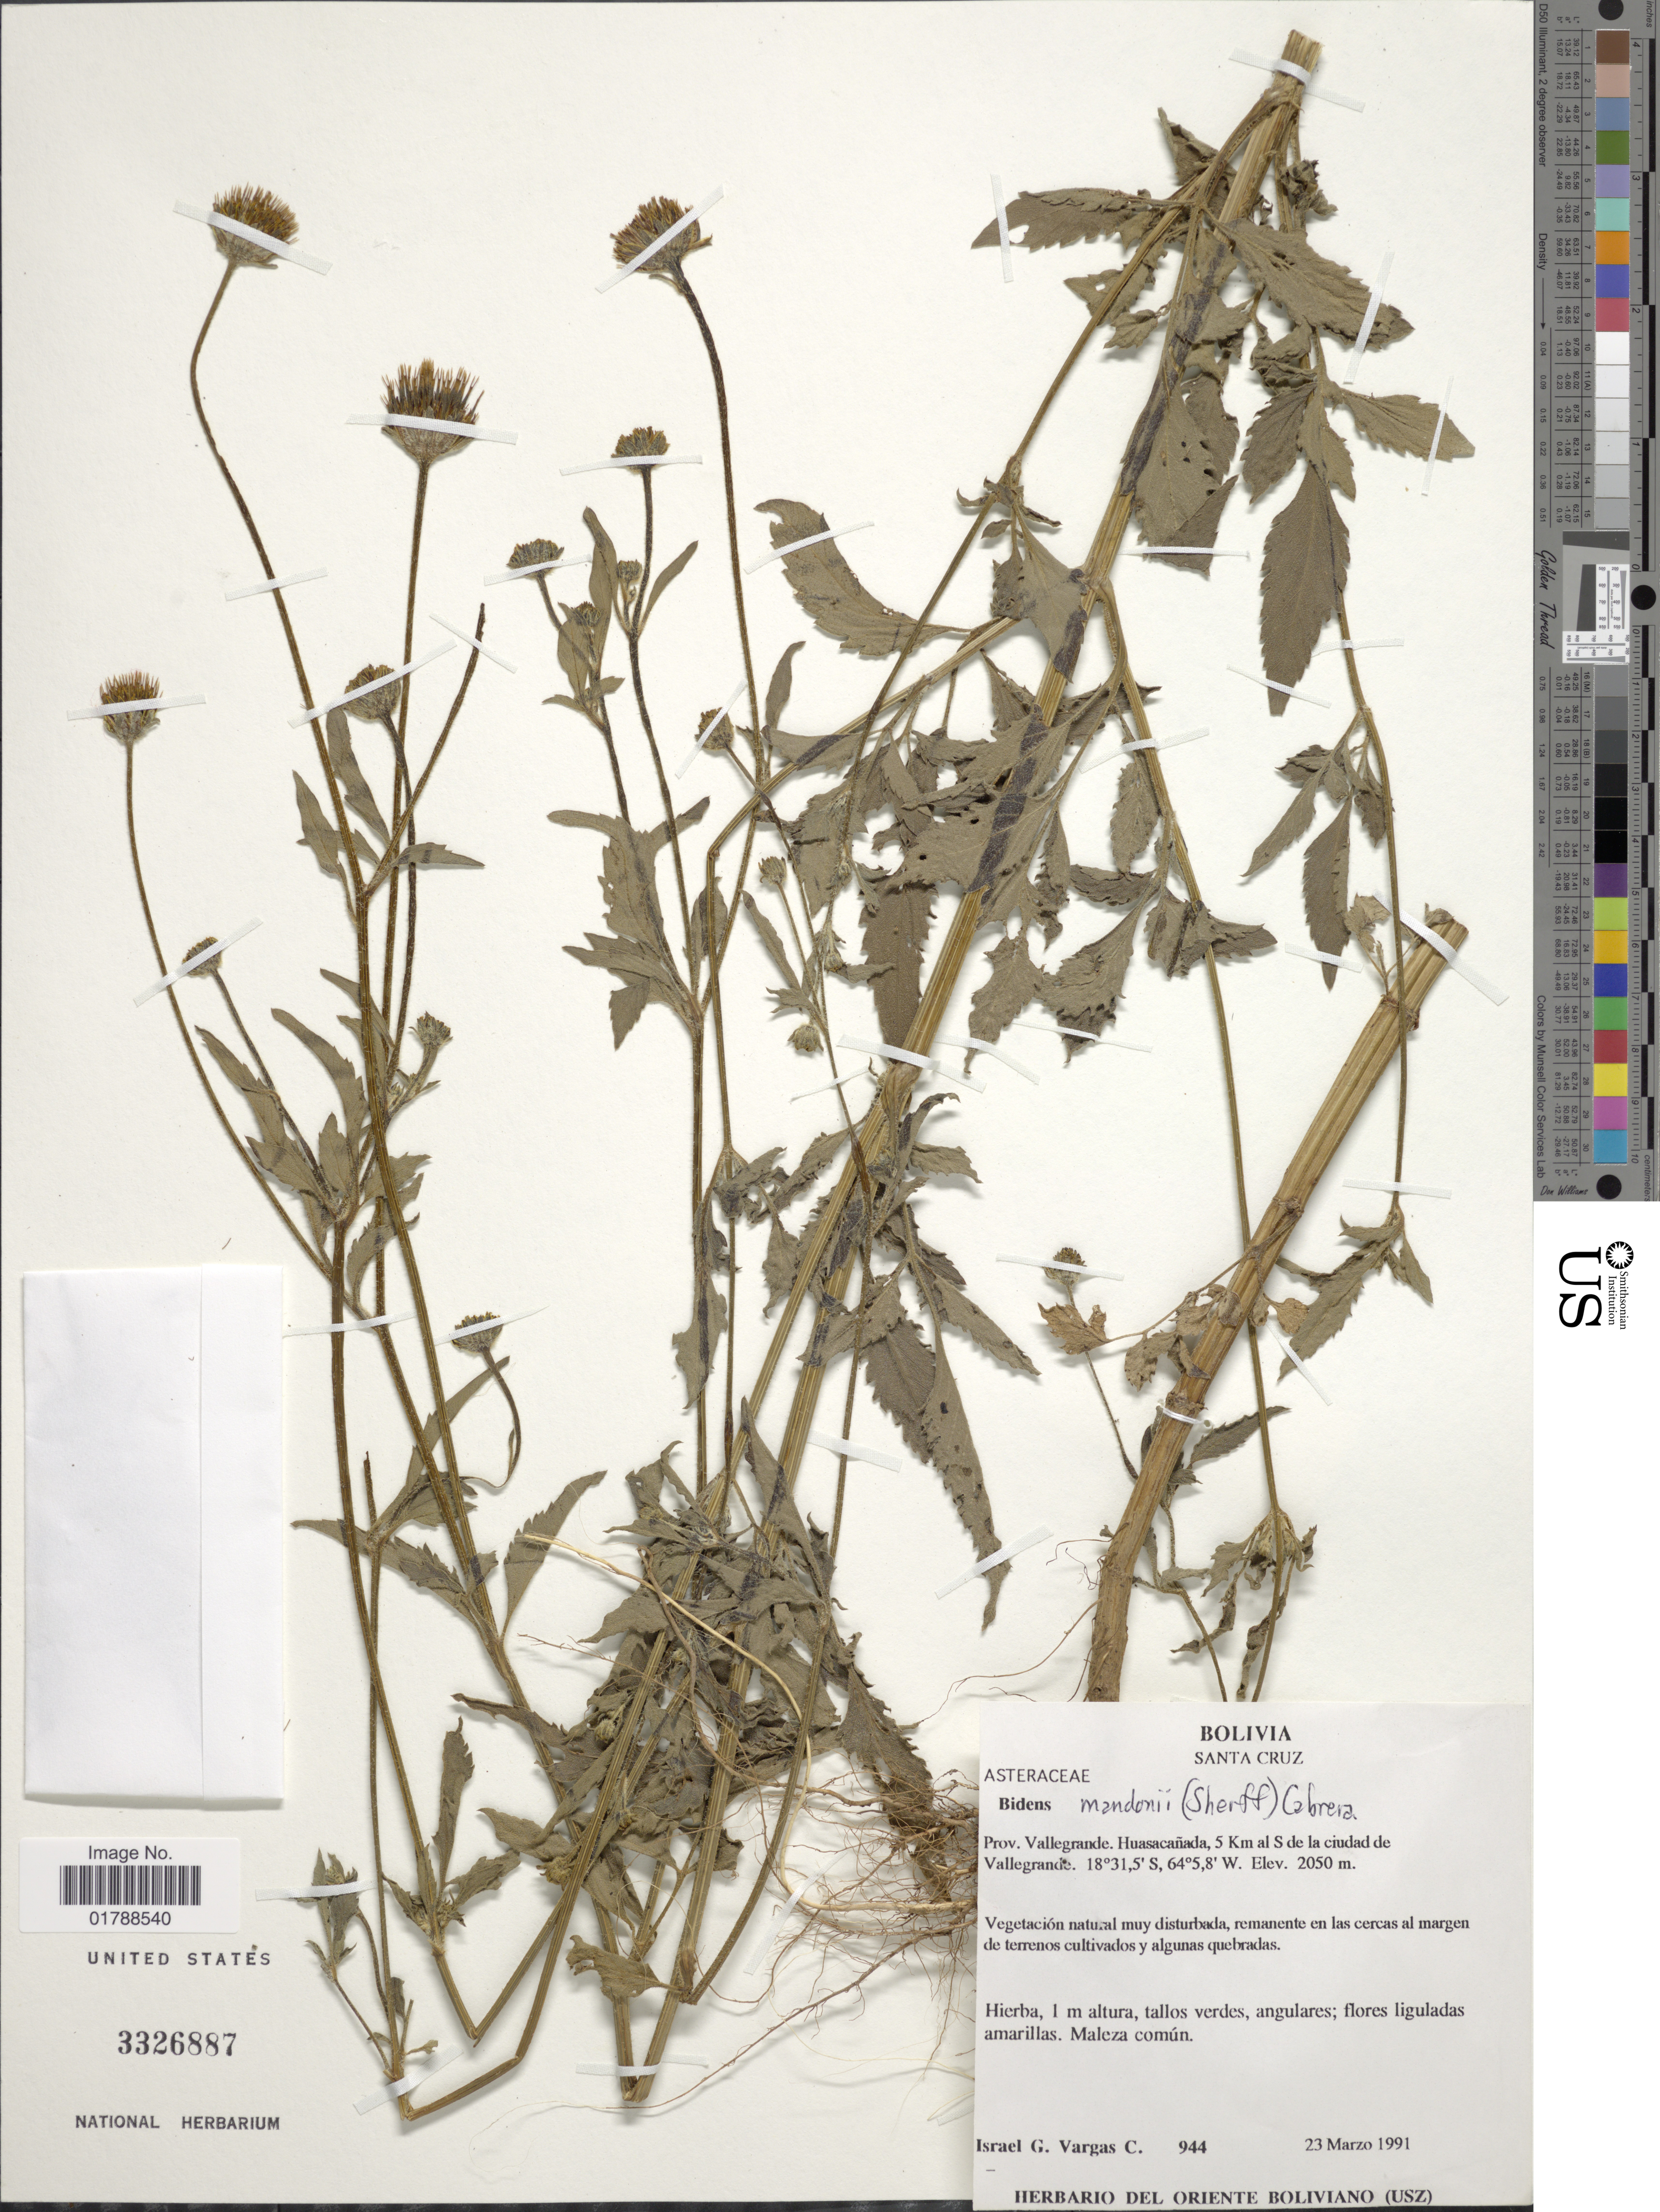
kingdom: Plantae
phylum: Tracheophyta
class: Magnoliopsida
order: Asterales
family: Asteraceae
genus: Bidens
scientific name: Bidens mandonii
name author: (Sherff) Cabrera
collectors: I. G. Vargas C.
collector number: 944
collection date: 1991-03-23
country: Bolivia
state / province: Santa Cruz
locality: Prov. Vallegrande. Huasacañada, 5 Km al S de la ciudad de Vallegrande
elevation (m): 2050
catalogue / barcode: US 3326887